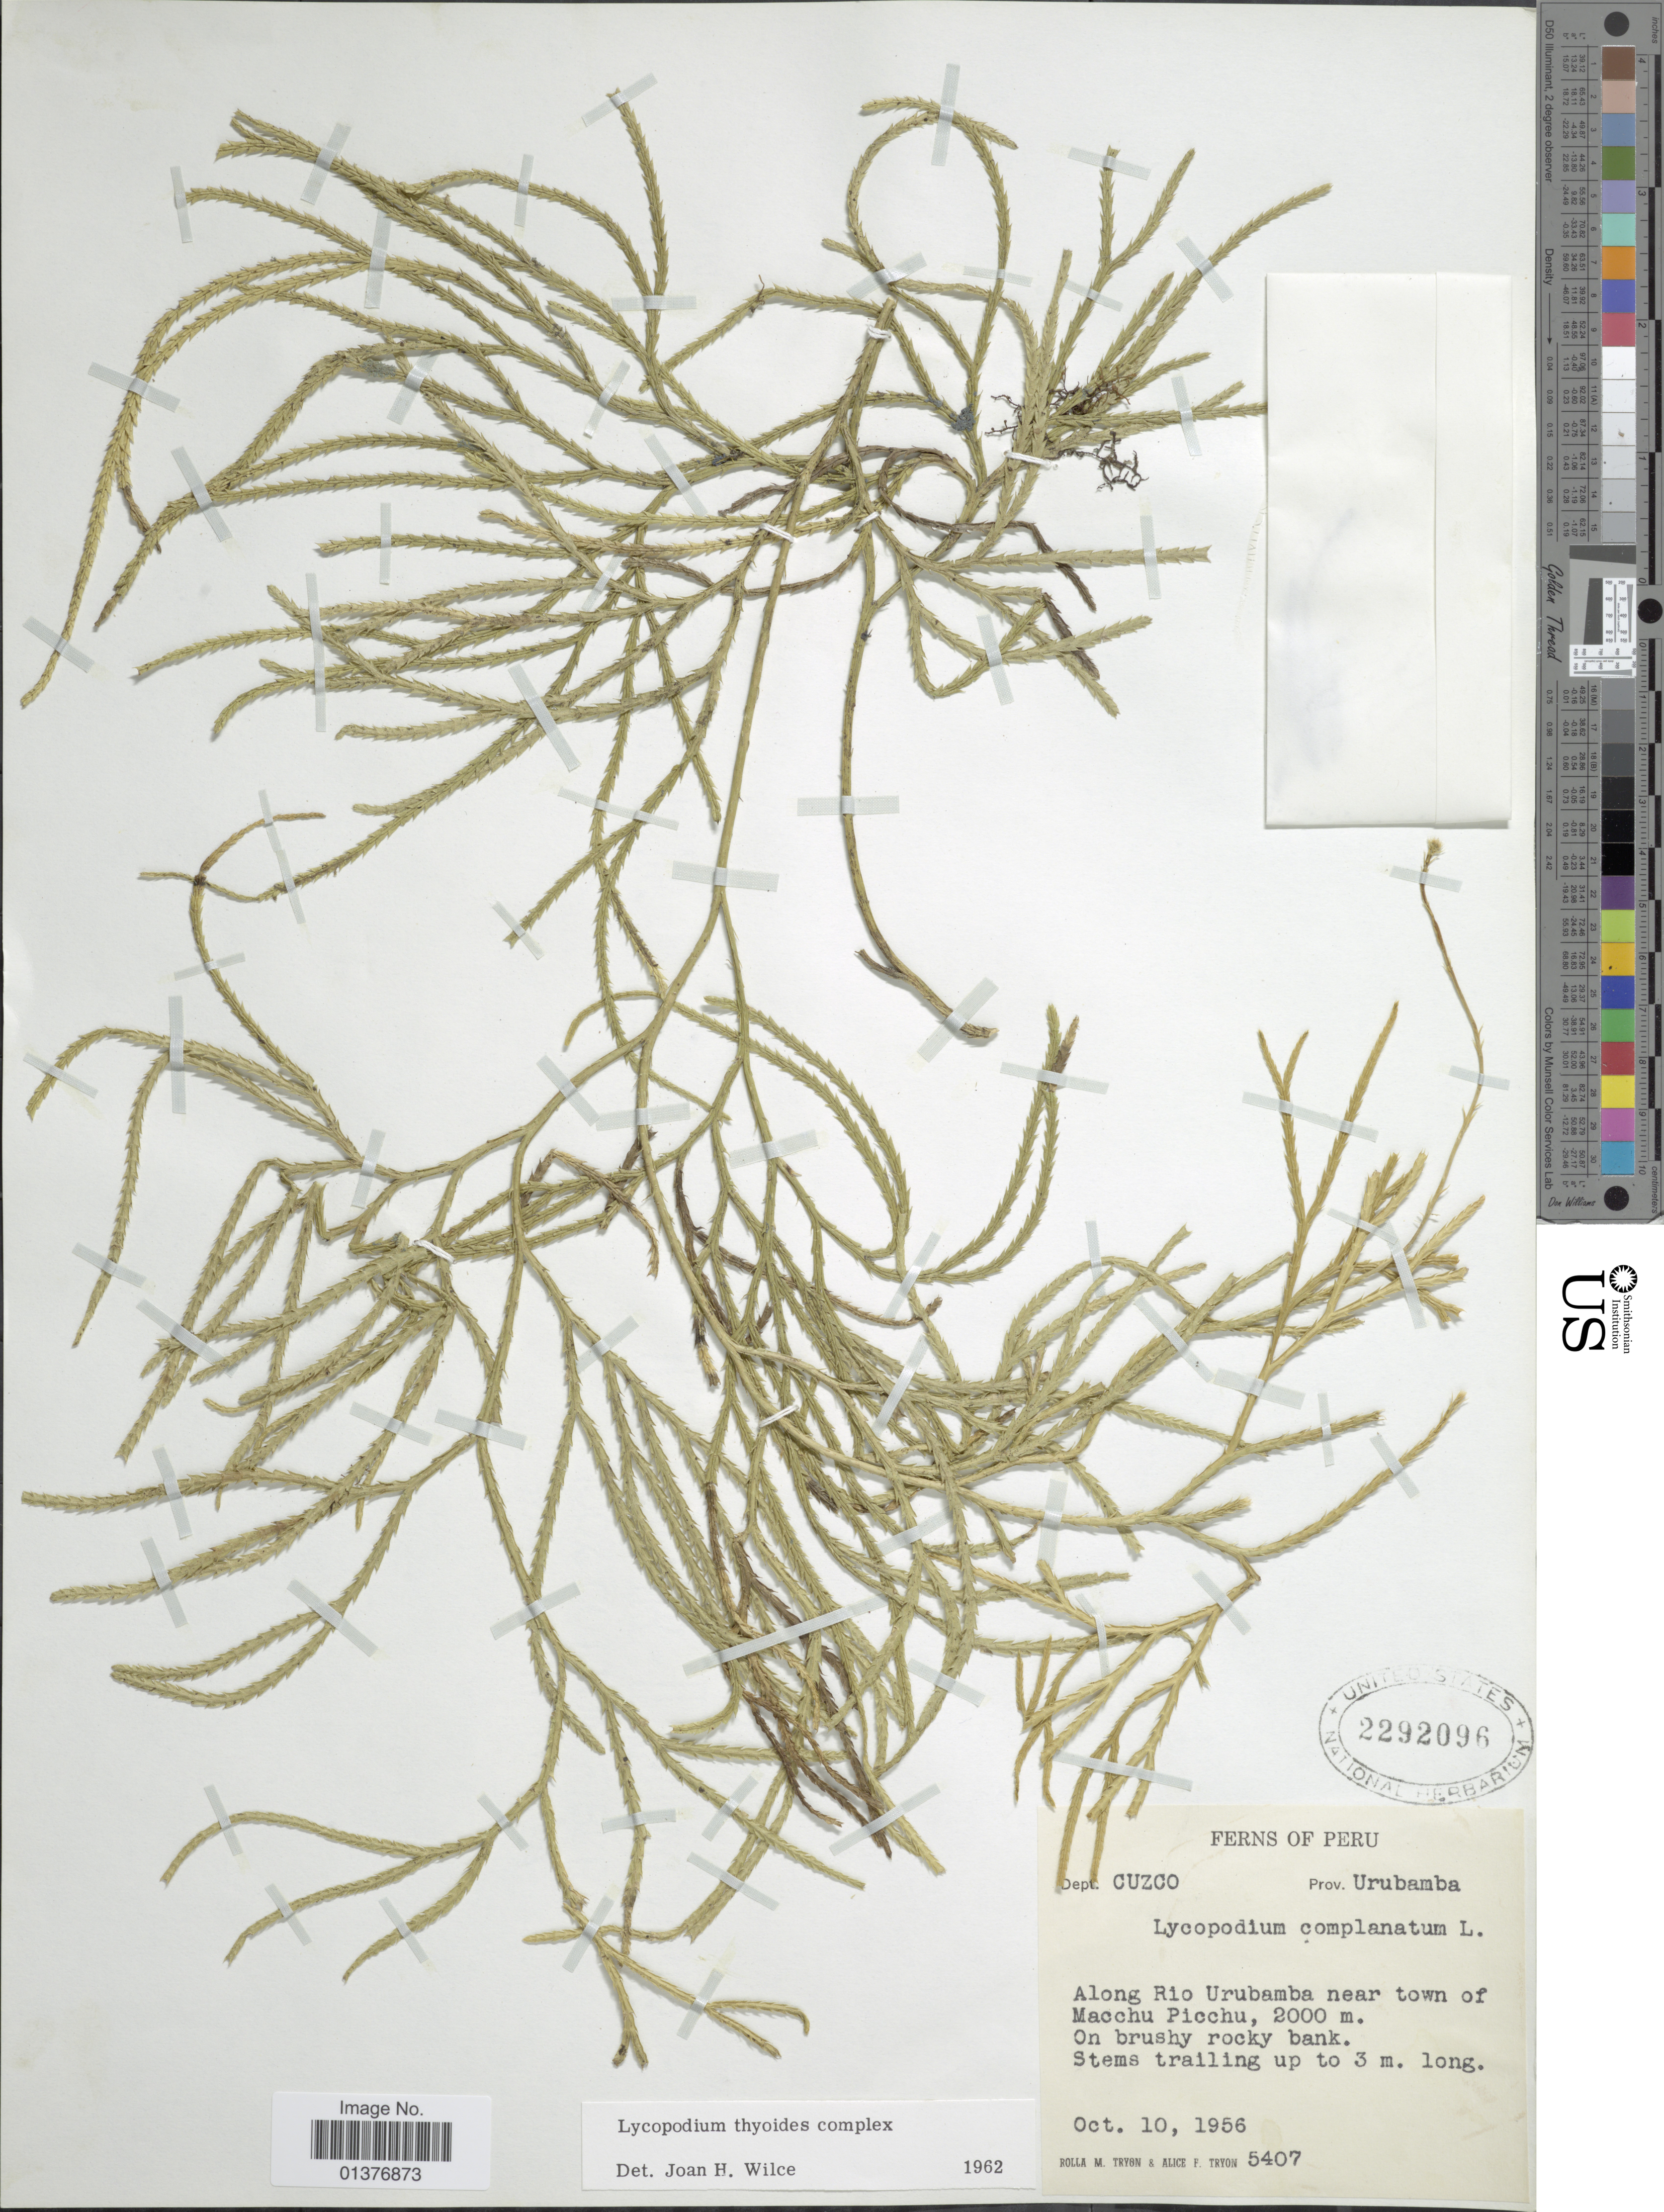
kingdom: Plantae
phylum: Tracheophyta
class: Lycopodiopsida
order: Lycopodiales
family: Lycopodiaceae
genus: Diphasiastrum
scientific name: Diphasiastrum thyoides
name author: (Humb. & Bonpl. ex Willd.) Holub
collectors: R. M. Tryon & A. F. Tryon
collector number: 5407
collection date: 1956-10-10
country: Peru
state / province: Cusco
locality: Prov. Urubamba, along Rio Urubamba near town of Machu Picchu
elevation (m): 2000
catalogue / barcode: US 2292096